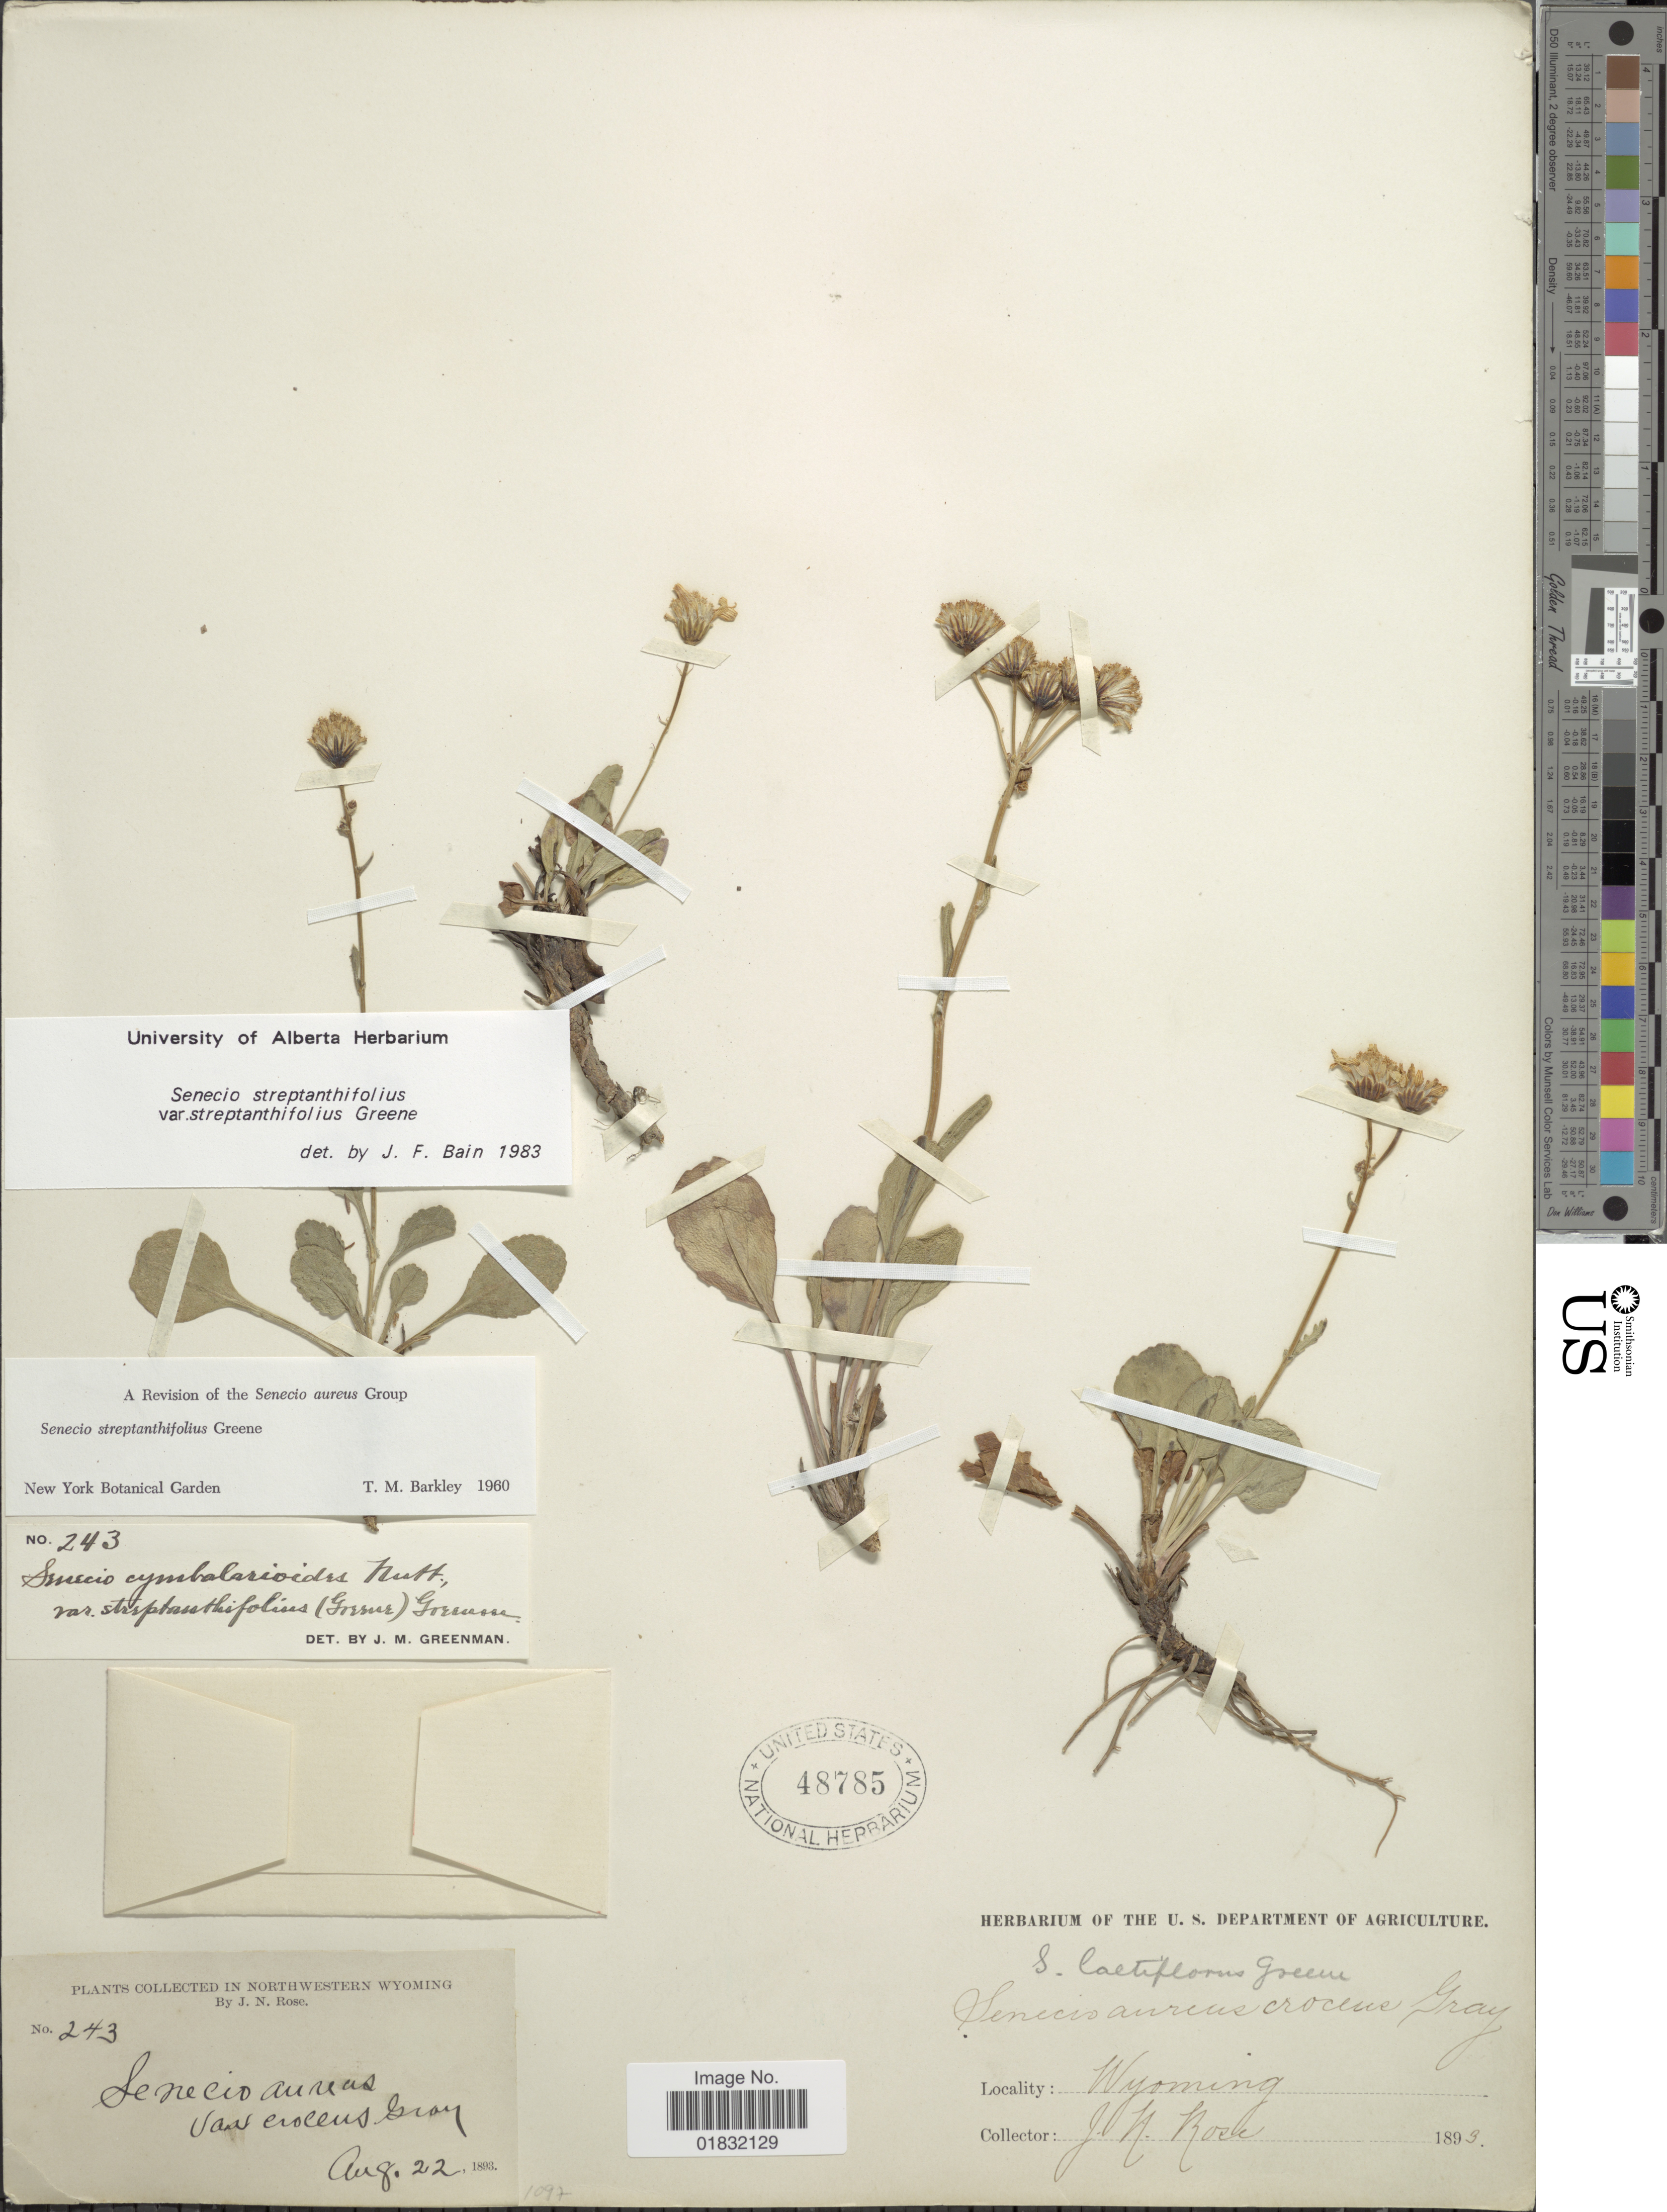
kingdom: Plantae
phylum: Tracheophyta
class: Magnoliopsida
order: Asterales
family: Asteraceae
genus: Packera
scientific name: Packera streptanthifolia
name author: (Greene) W.A. Weber & Á. Löve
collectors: J. N. Rose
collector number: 243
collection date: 1893-08-22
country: United States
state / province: Wyoming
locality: Northwestern Wyoming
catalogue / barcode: US 48785